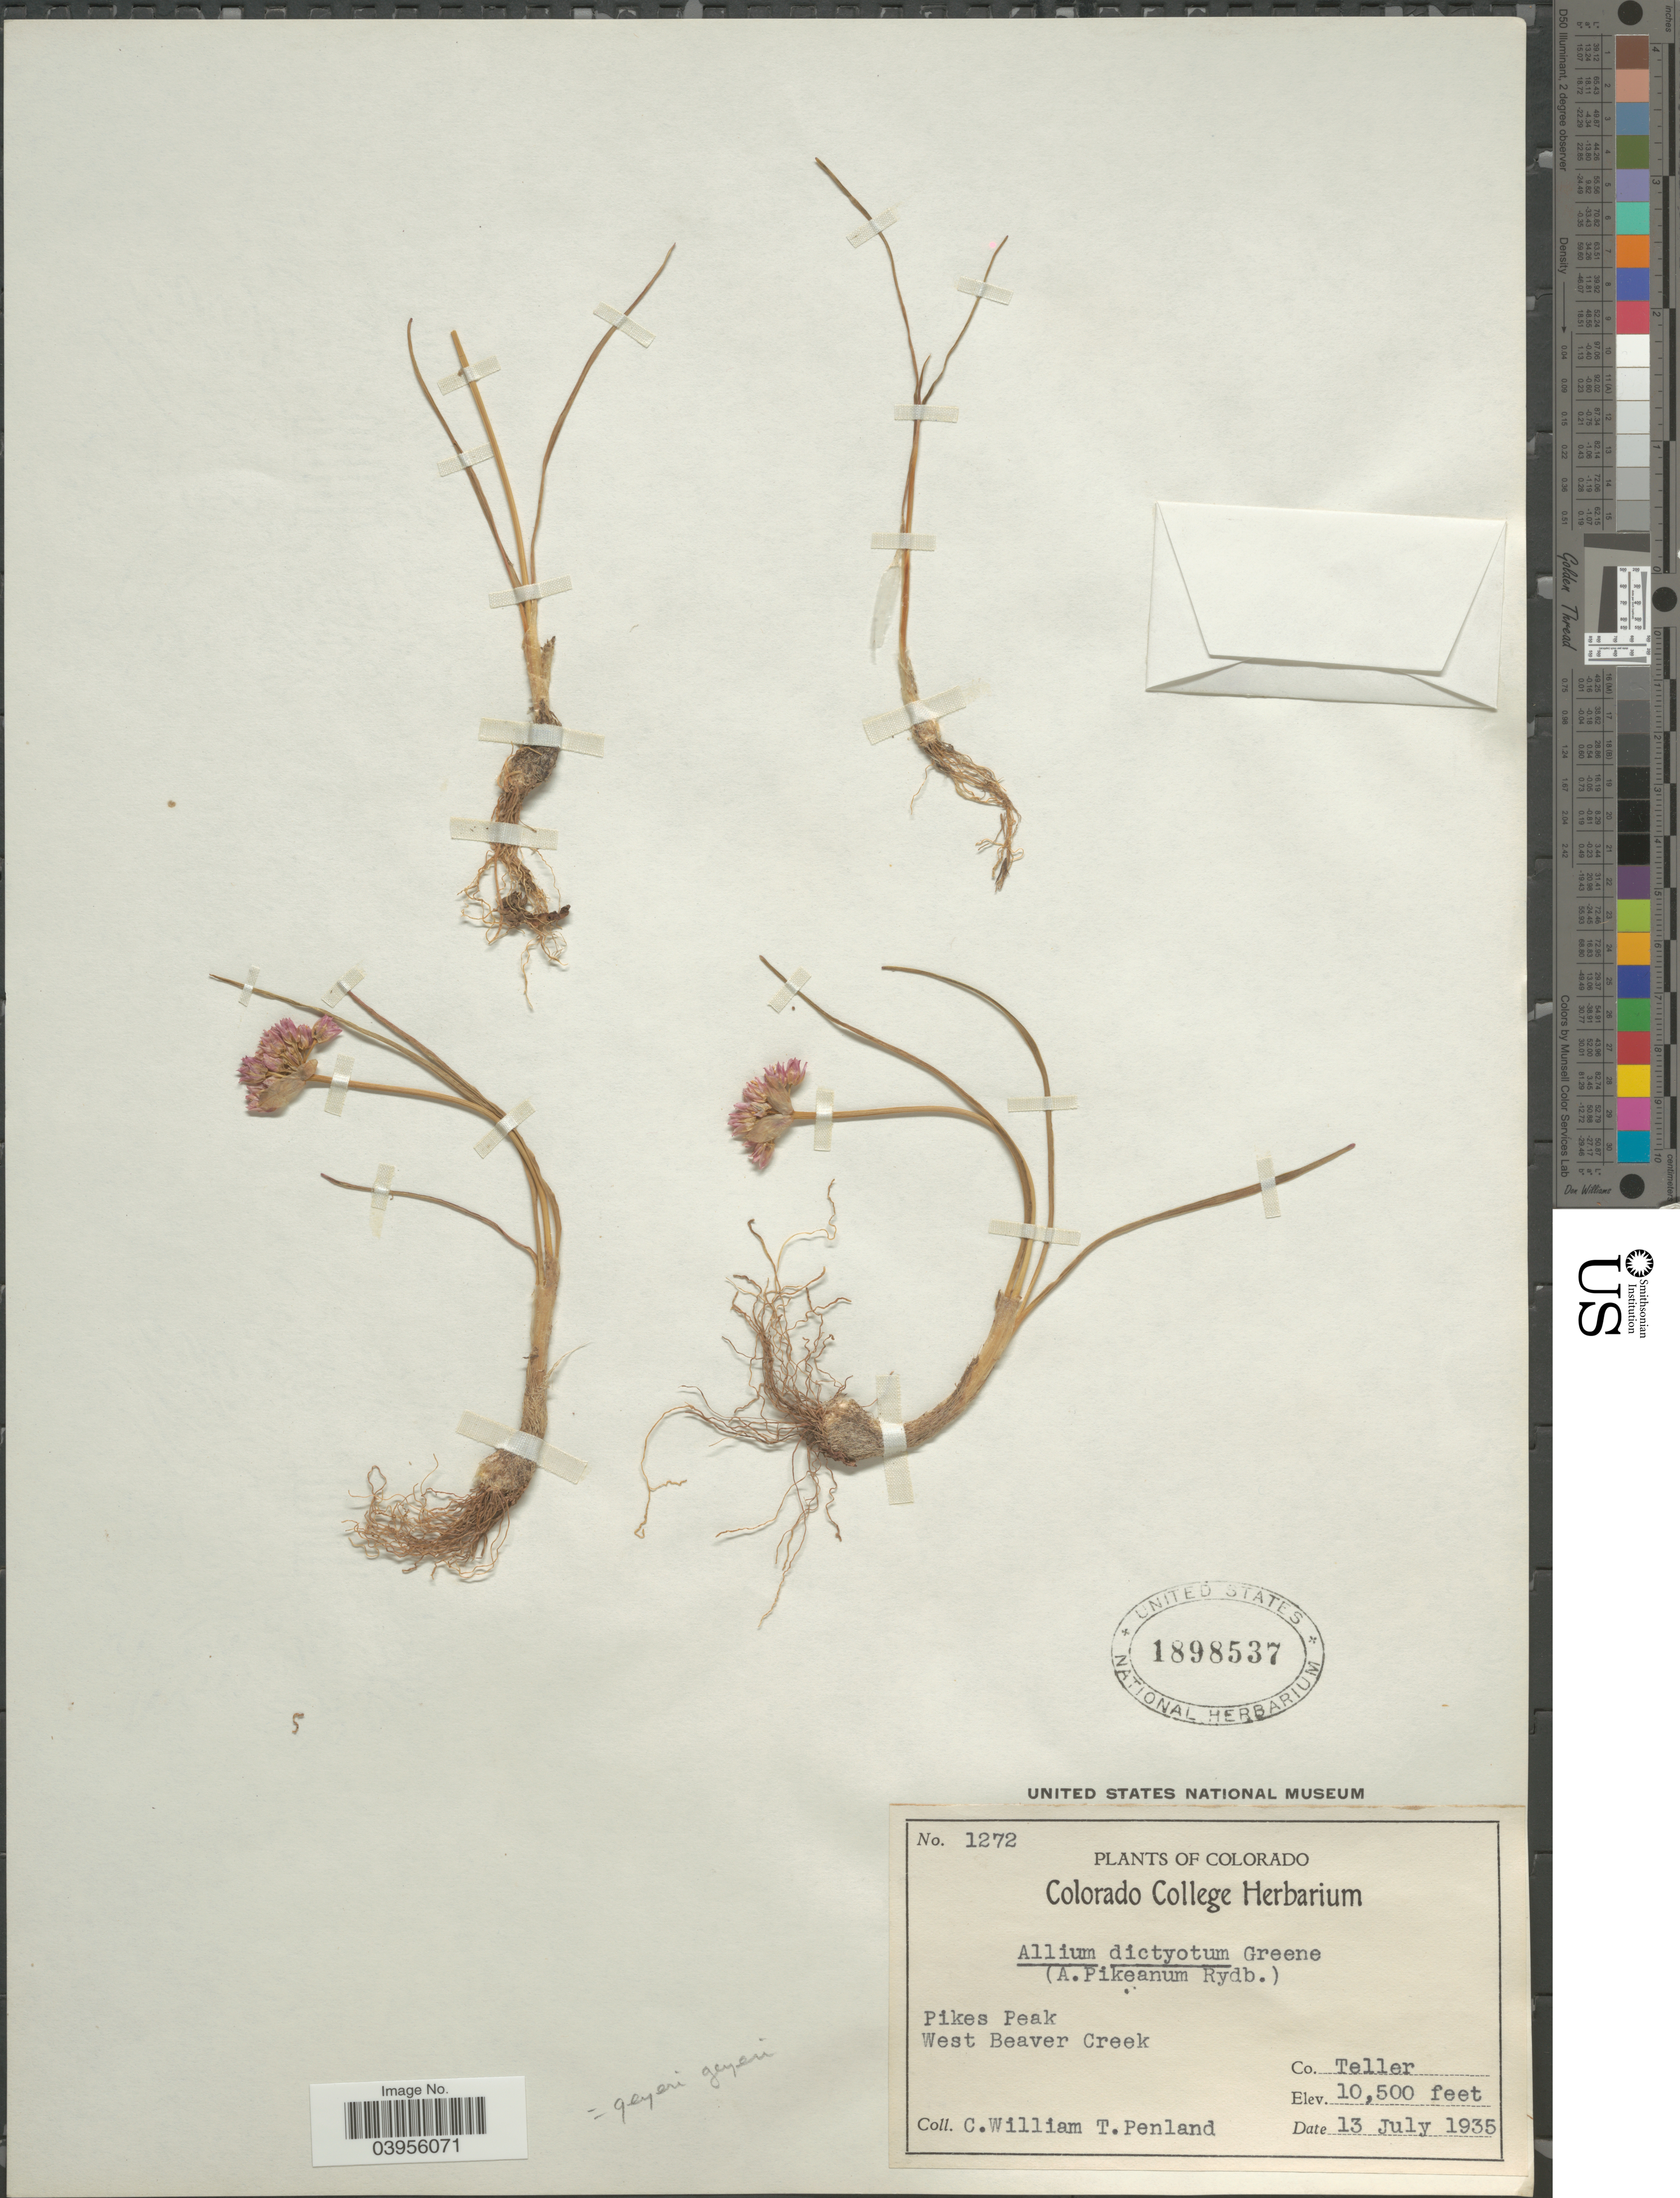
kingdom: Plantae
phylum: Tracheophyta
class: Liliopsida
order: Asparagales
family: Amaryllidaceae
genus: Allium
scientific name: Allium geyeri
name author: S. Watson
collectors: C. W. Penland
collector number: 1272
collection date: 1935-07-13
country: United States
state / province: Colorado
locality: Pikes Peak. West Beaver Creek. Co. Teller.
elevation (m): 3200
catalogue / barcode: US 1898537